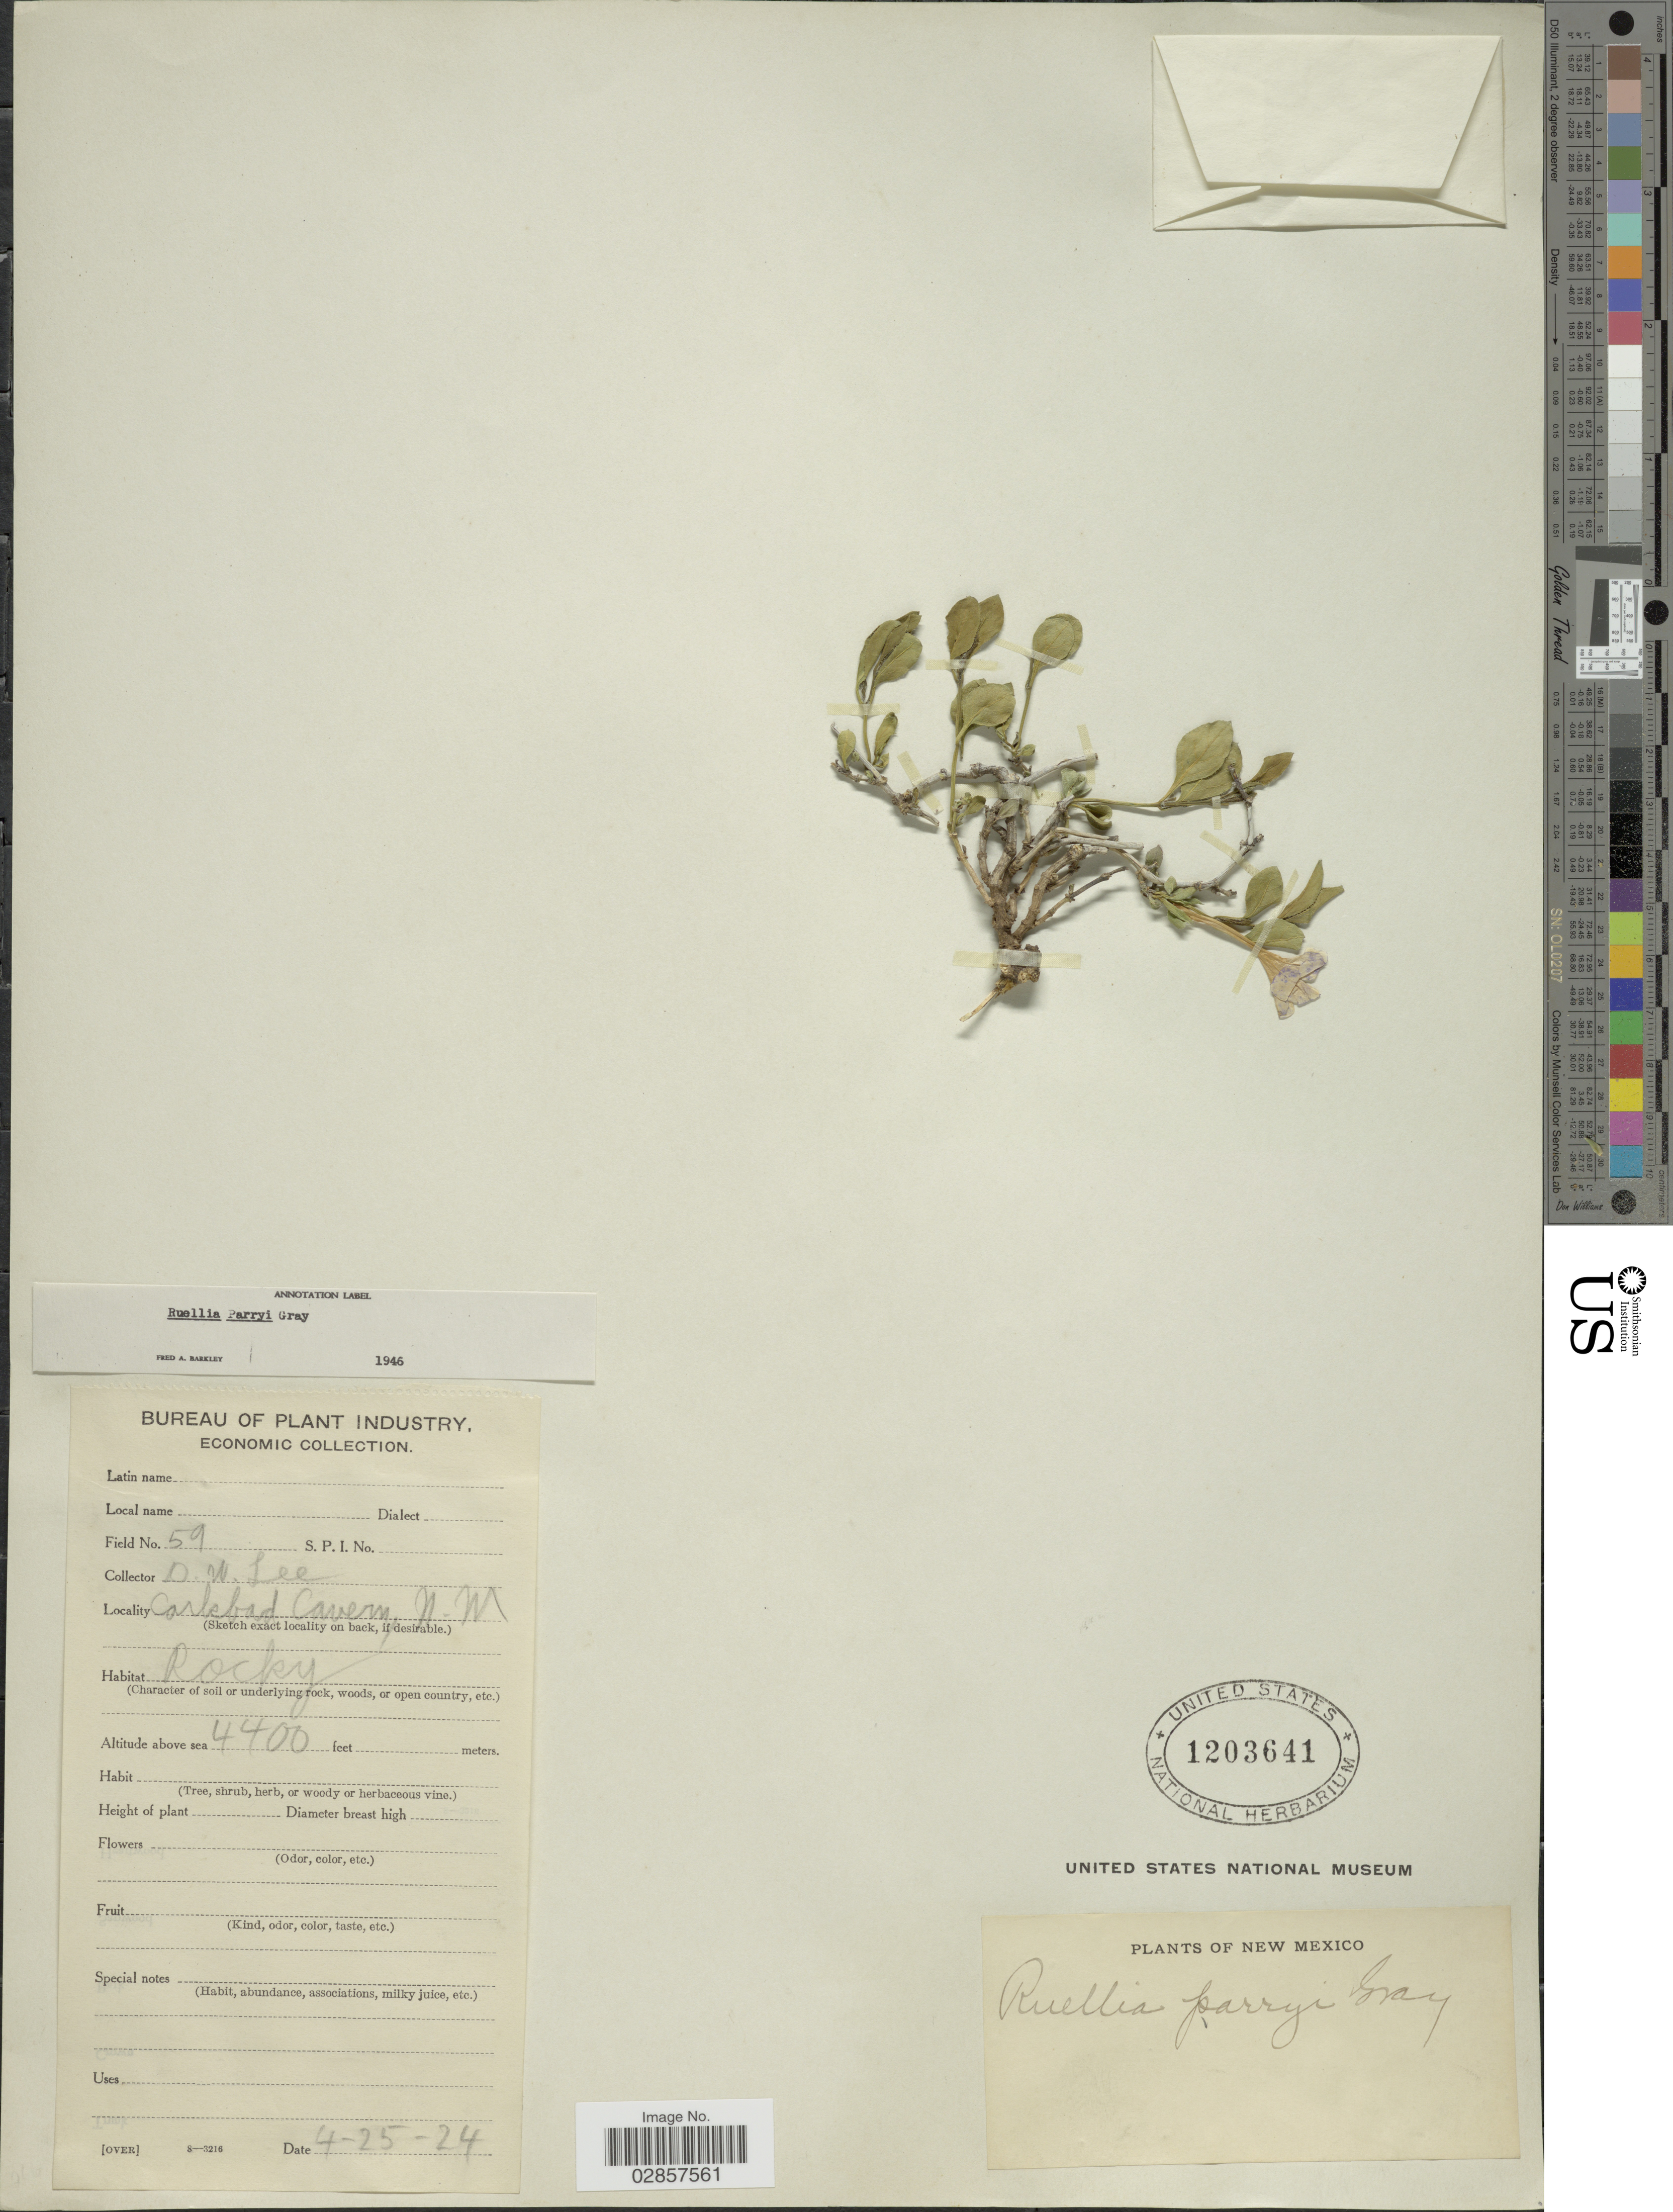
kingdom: Plantae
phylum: Tracheophyta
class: Magnoliopsida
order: Lamiales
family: Acanthaceae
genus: Ruellia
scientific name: Ruellia parryi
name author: A. Gray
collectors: D. Lee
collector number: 59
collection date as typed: Transcribed d/m/y: 25/4/24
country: United States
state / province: New Mexico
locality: Carlebad Cavern.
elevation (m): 1341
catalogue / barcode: US 1203641